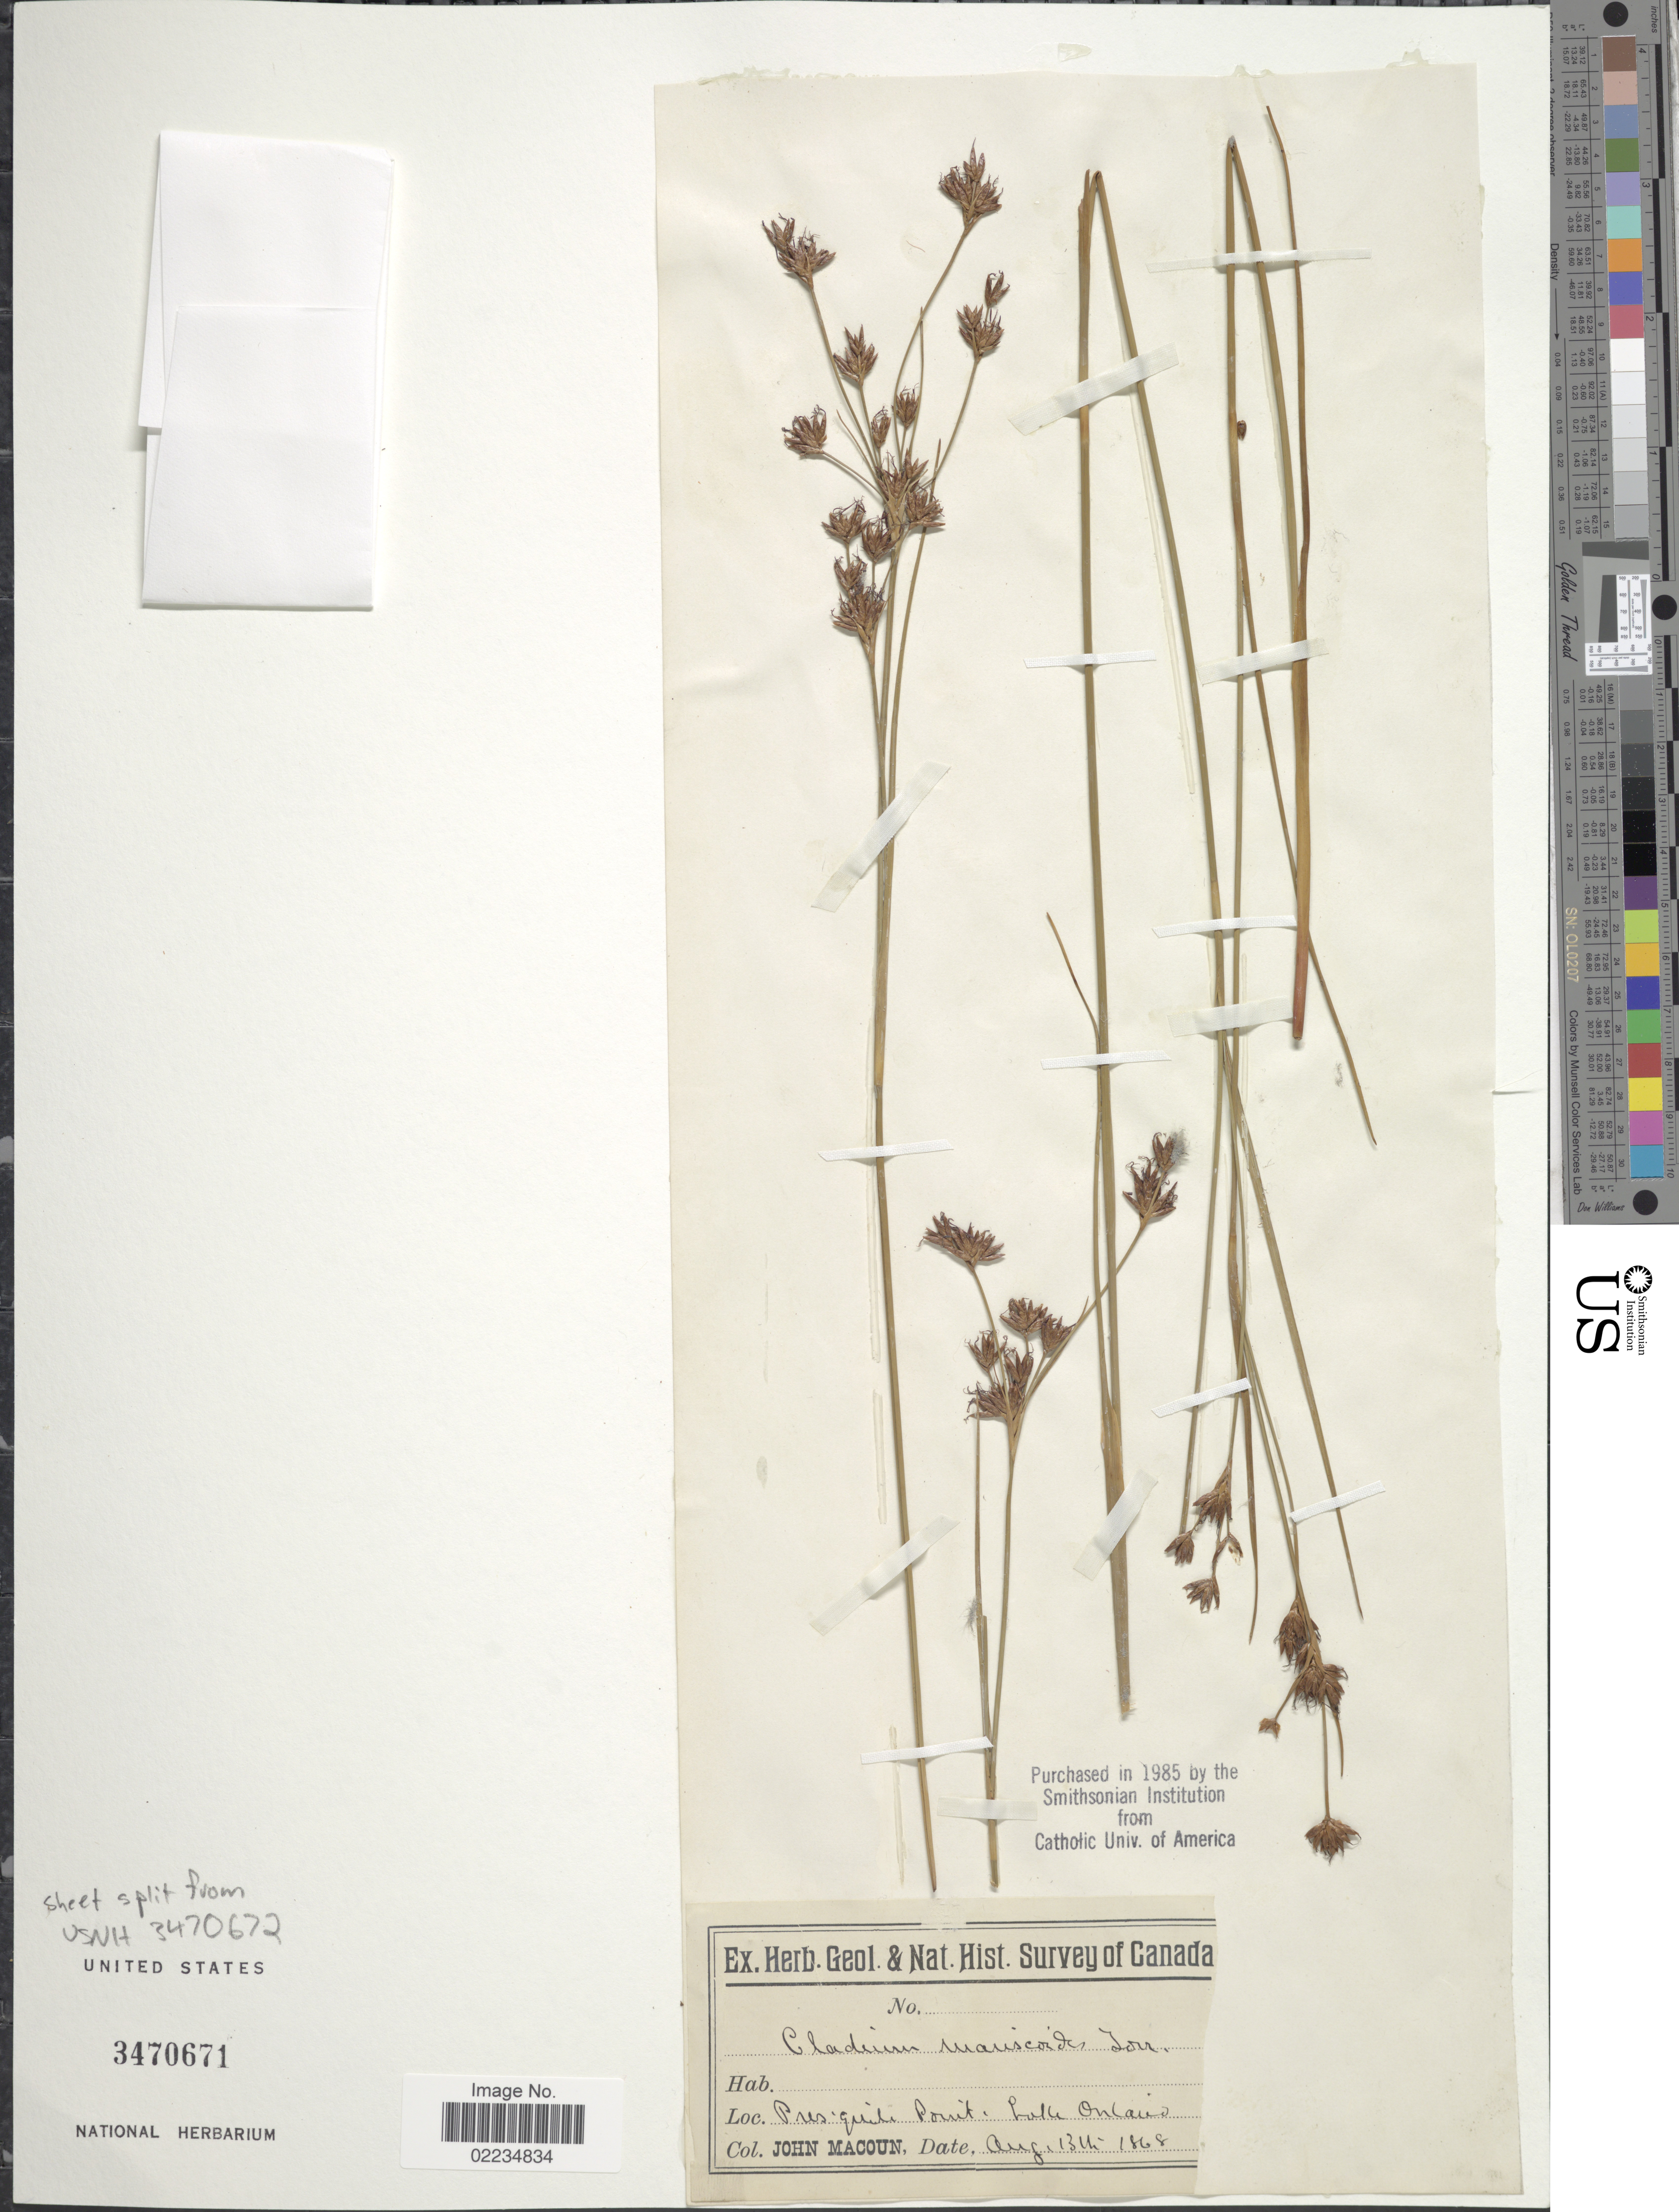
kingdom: Plantae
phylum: Tracheophyta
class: Liliopsida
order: Poales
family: Cyperaceae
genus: Cladium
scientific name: Cladium mariscoides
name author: (Muhl.) Torr.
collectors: J. Macoun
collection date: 1868-08-13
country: Canada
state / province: Ontario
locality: Presqu'ile Point , Lake, Ontario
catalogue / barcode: US 3470671